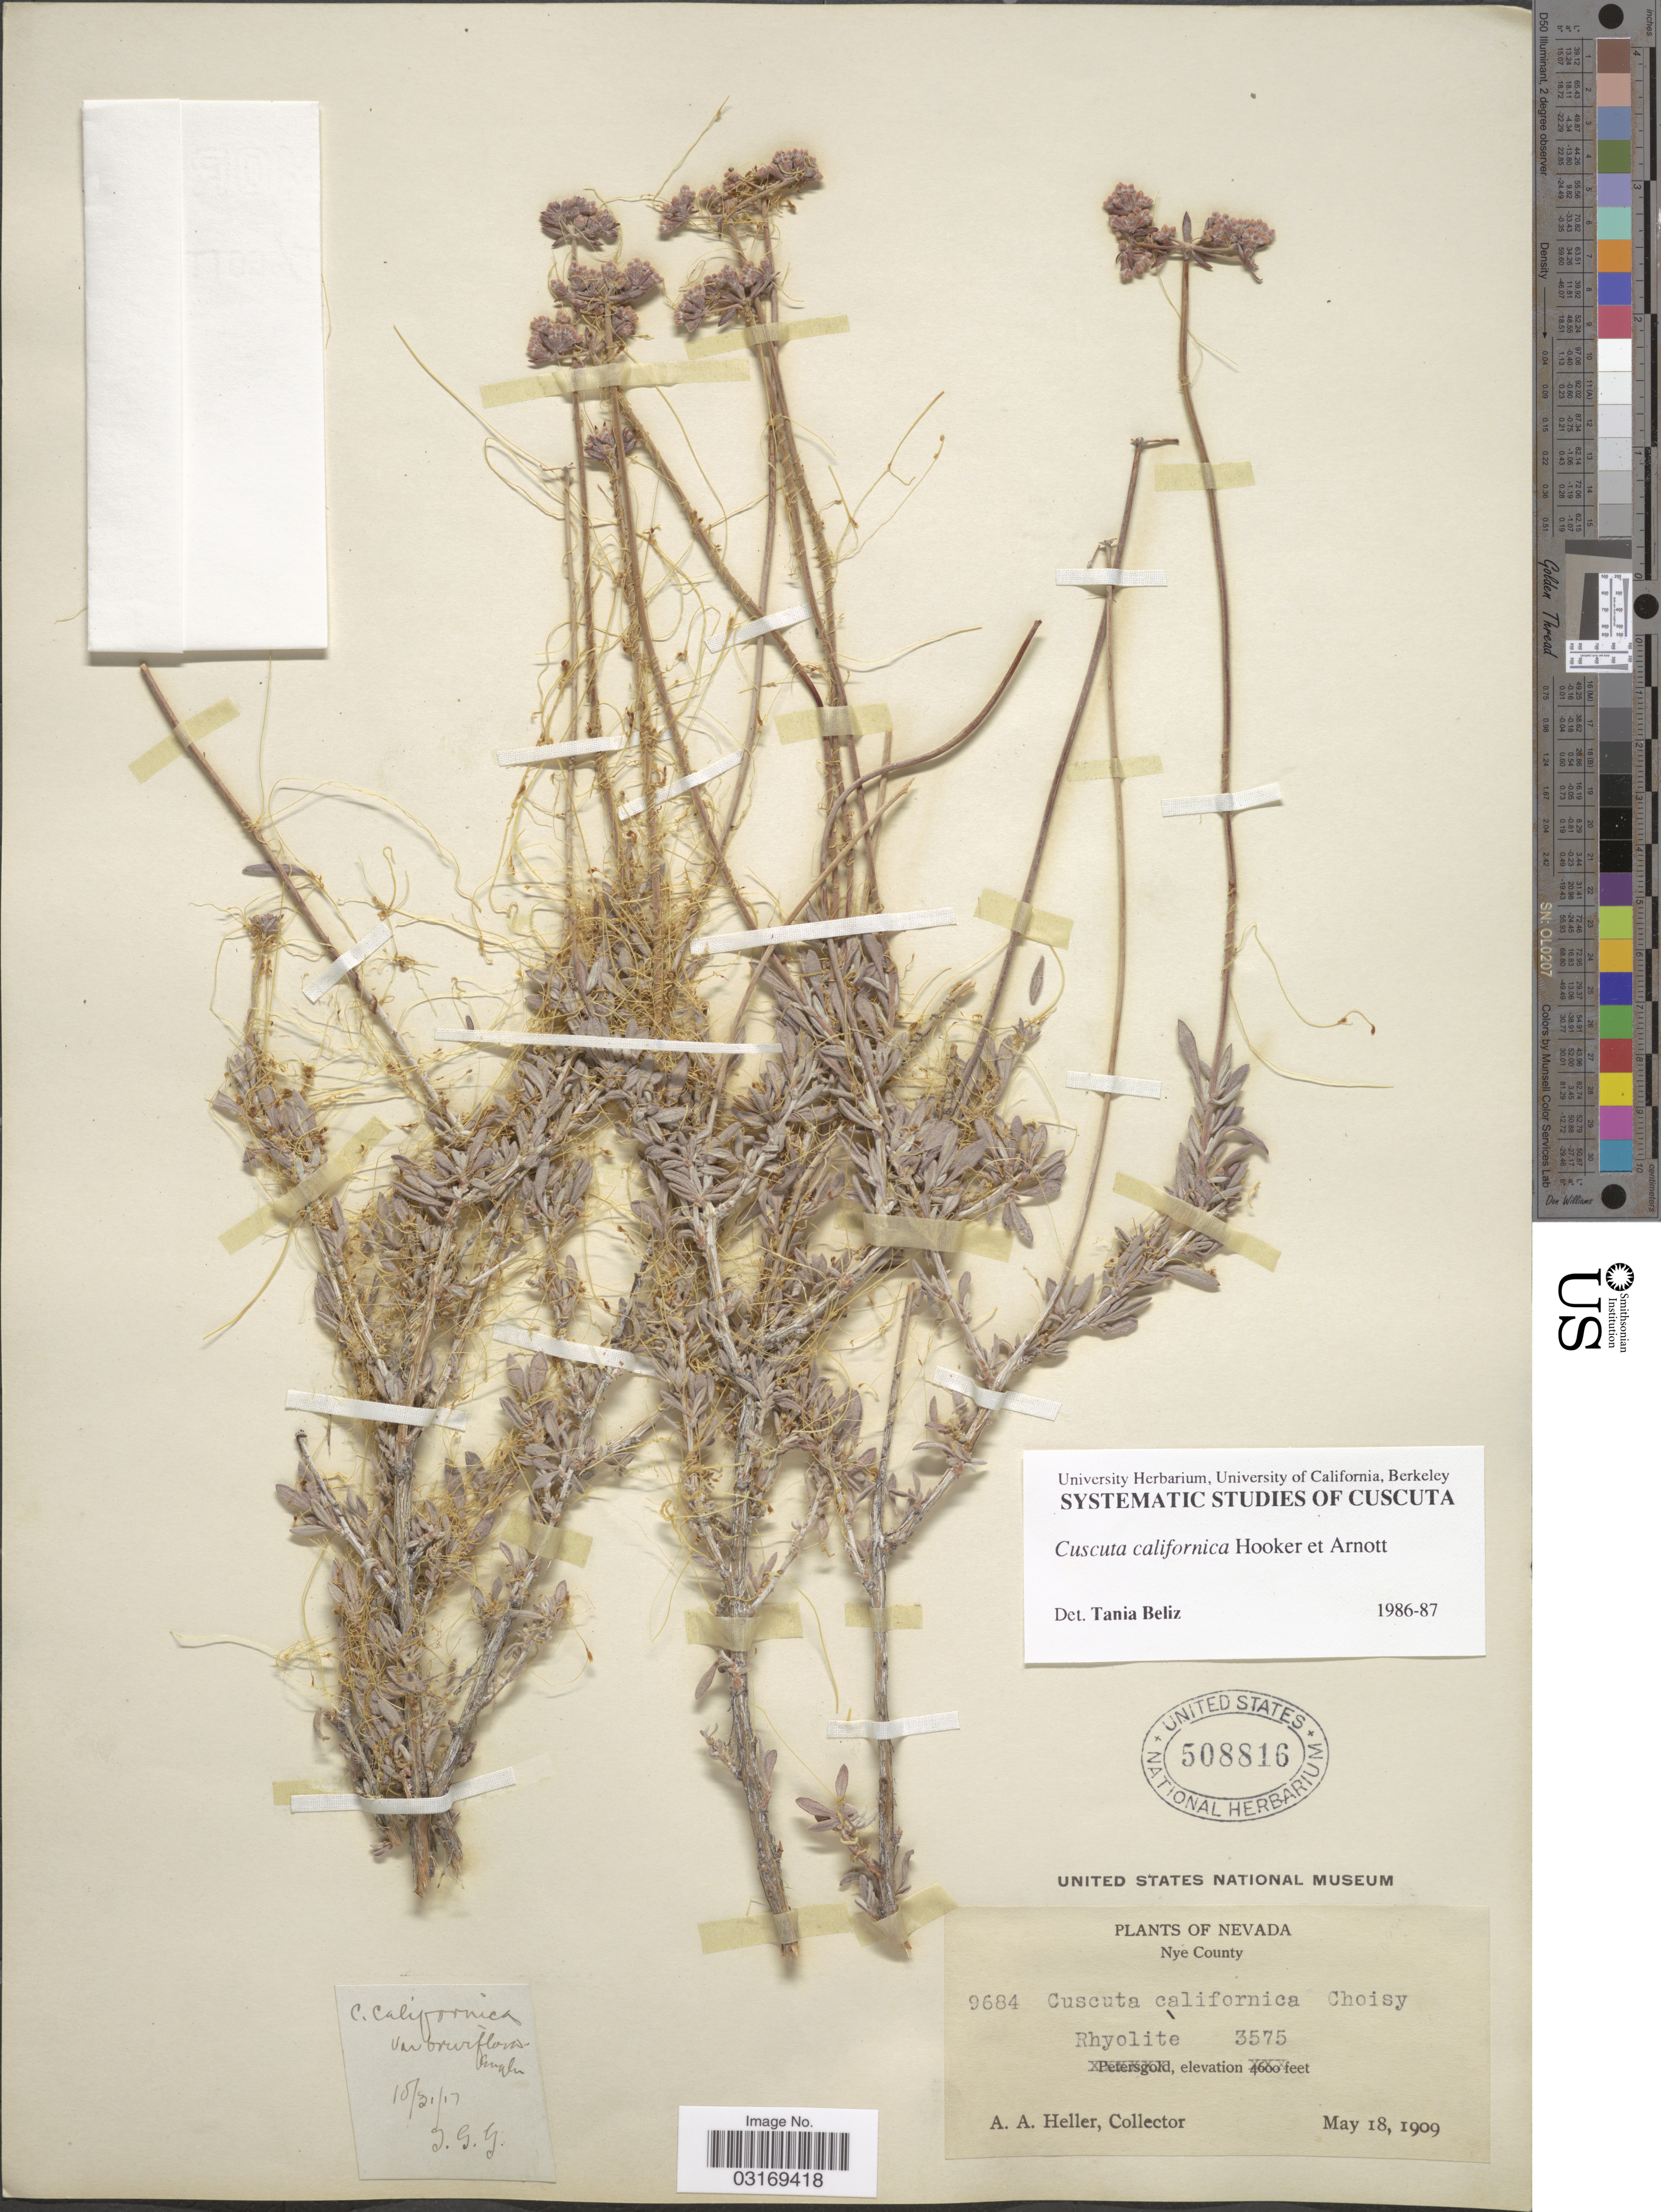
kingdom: Plantae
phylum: Tracheophyta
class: Magnoliopsida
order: Solanales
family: Convolvulaceae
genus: Cuscuta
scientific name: Cuscuta californica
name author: Hook. & Arn.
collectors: A. A. Heller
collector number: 9684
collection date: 1909-05-18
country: United States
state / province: Nevada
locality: Nye County. Rhyolite.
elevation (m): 1090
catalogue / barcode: US 508816